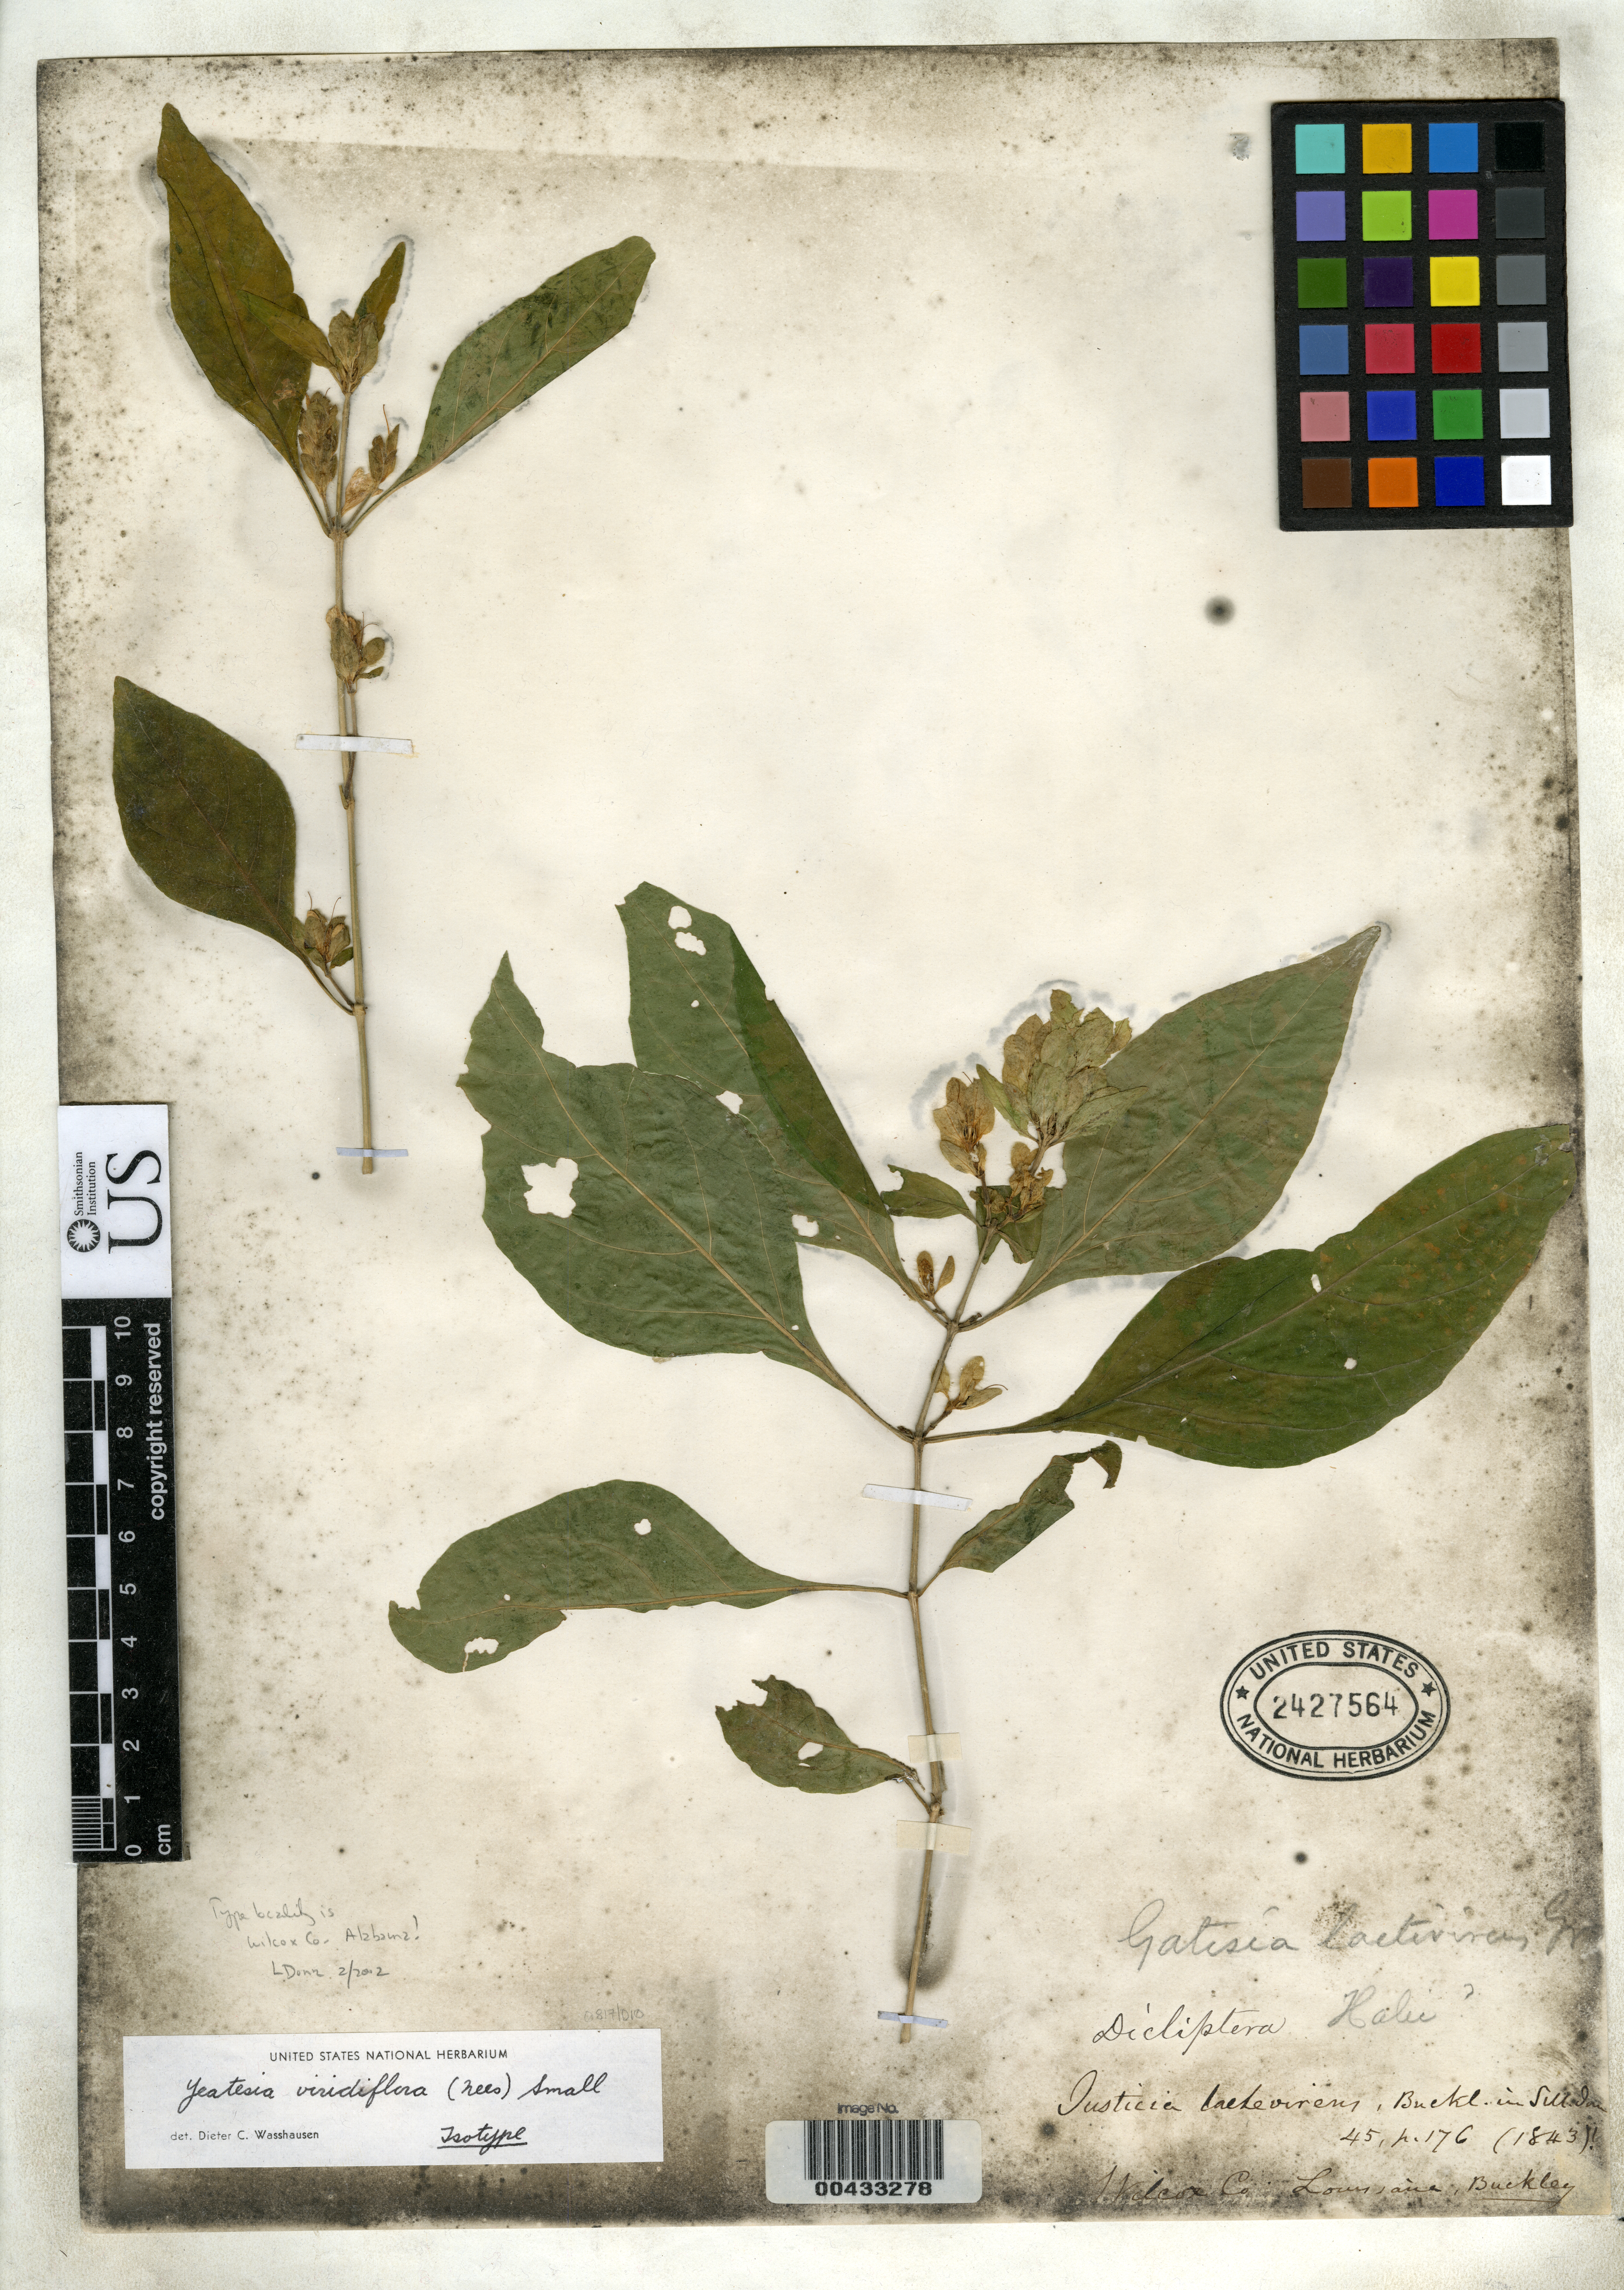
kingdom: Plantae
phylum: Tracheophyta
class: Magnoliopsida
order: Lamiales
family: Acanthaceae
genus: Justicia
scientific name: Justicia laetivirens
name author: Buckley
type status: Isotype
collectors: S. B. Buckley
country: United States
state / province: Louisiana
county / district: Wilcox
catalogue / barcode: US 2427564